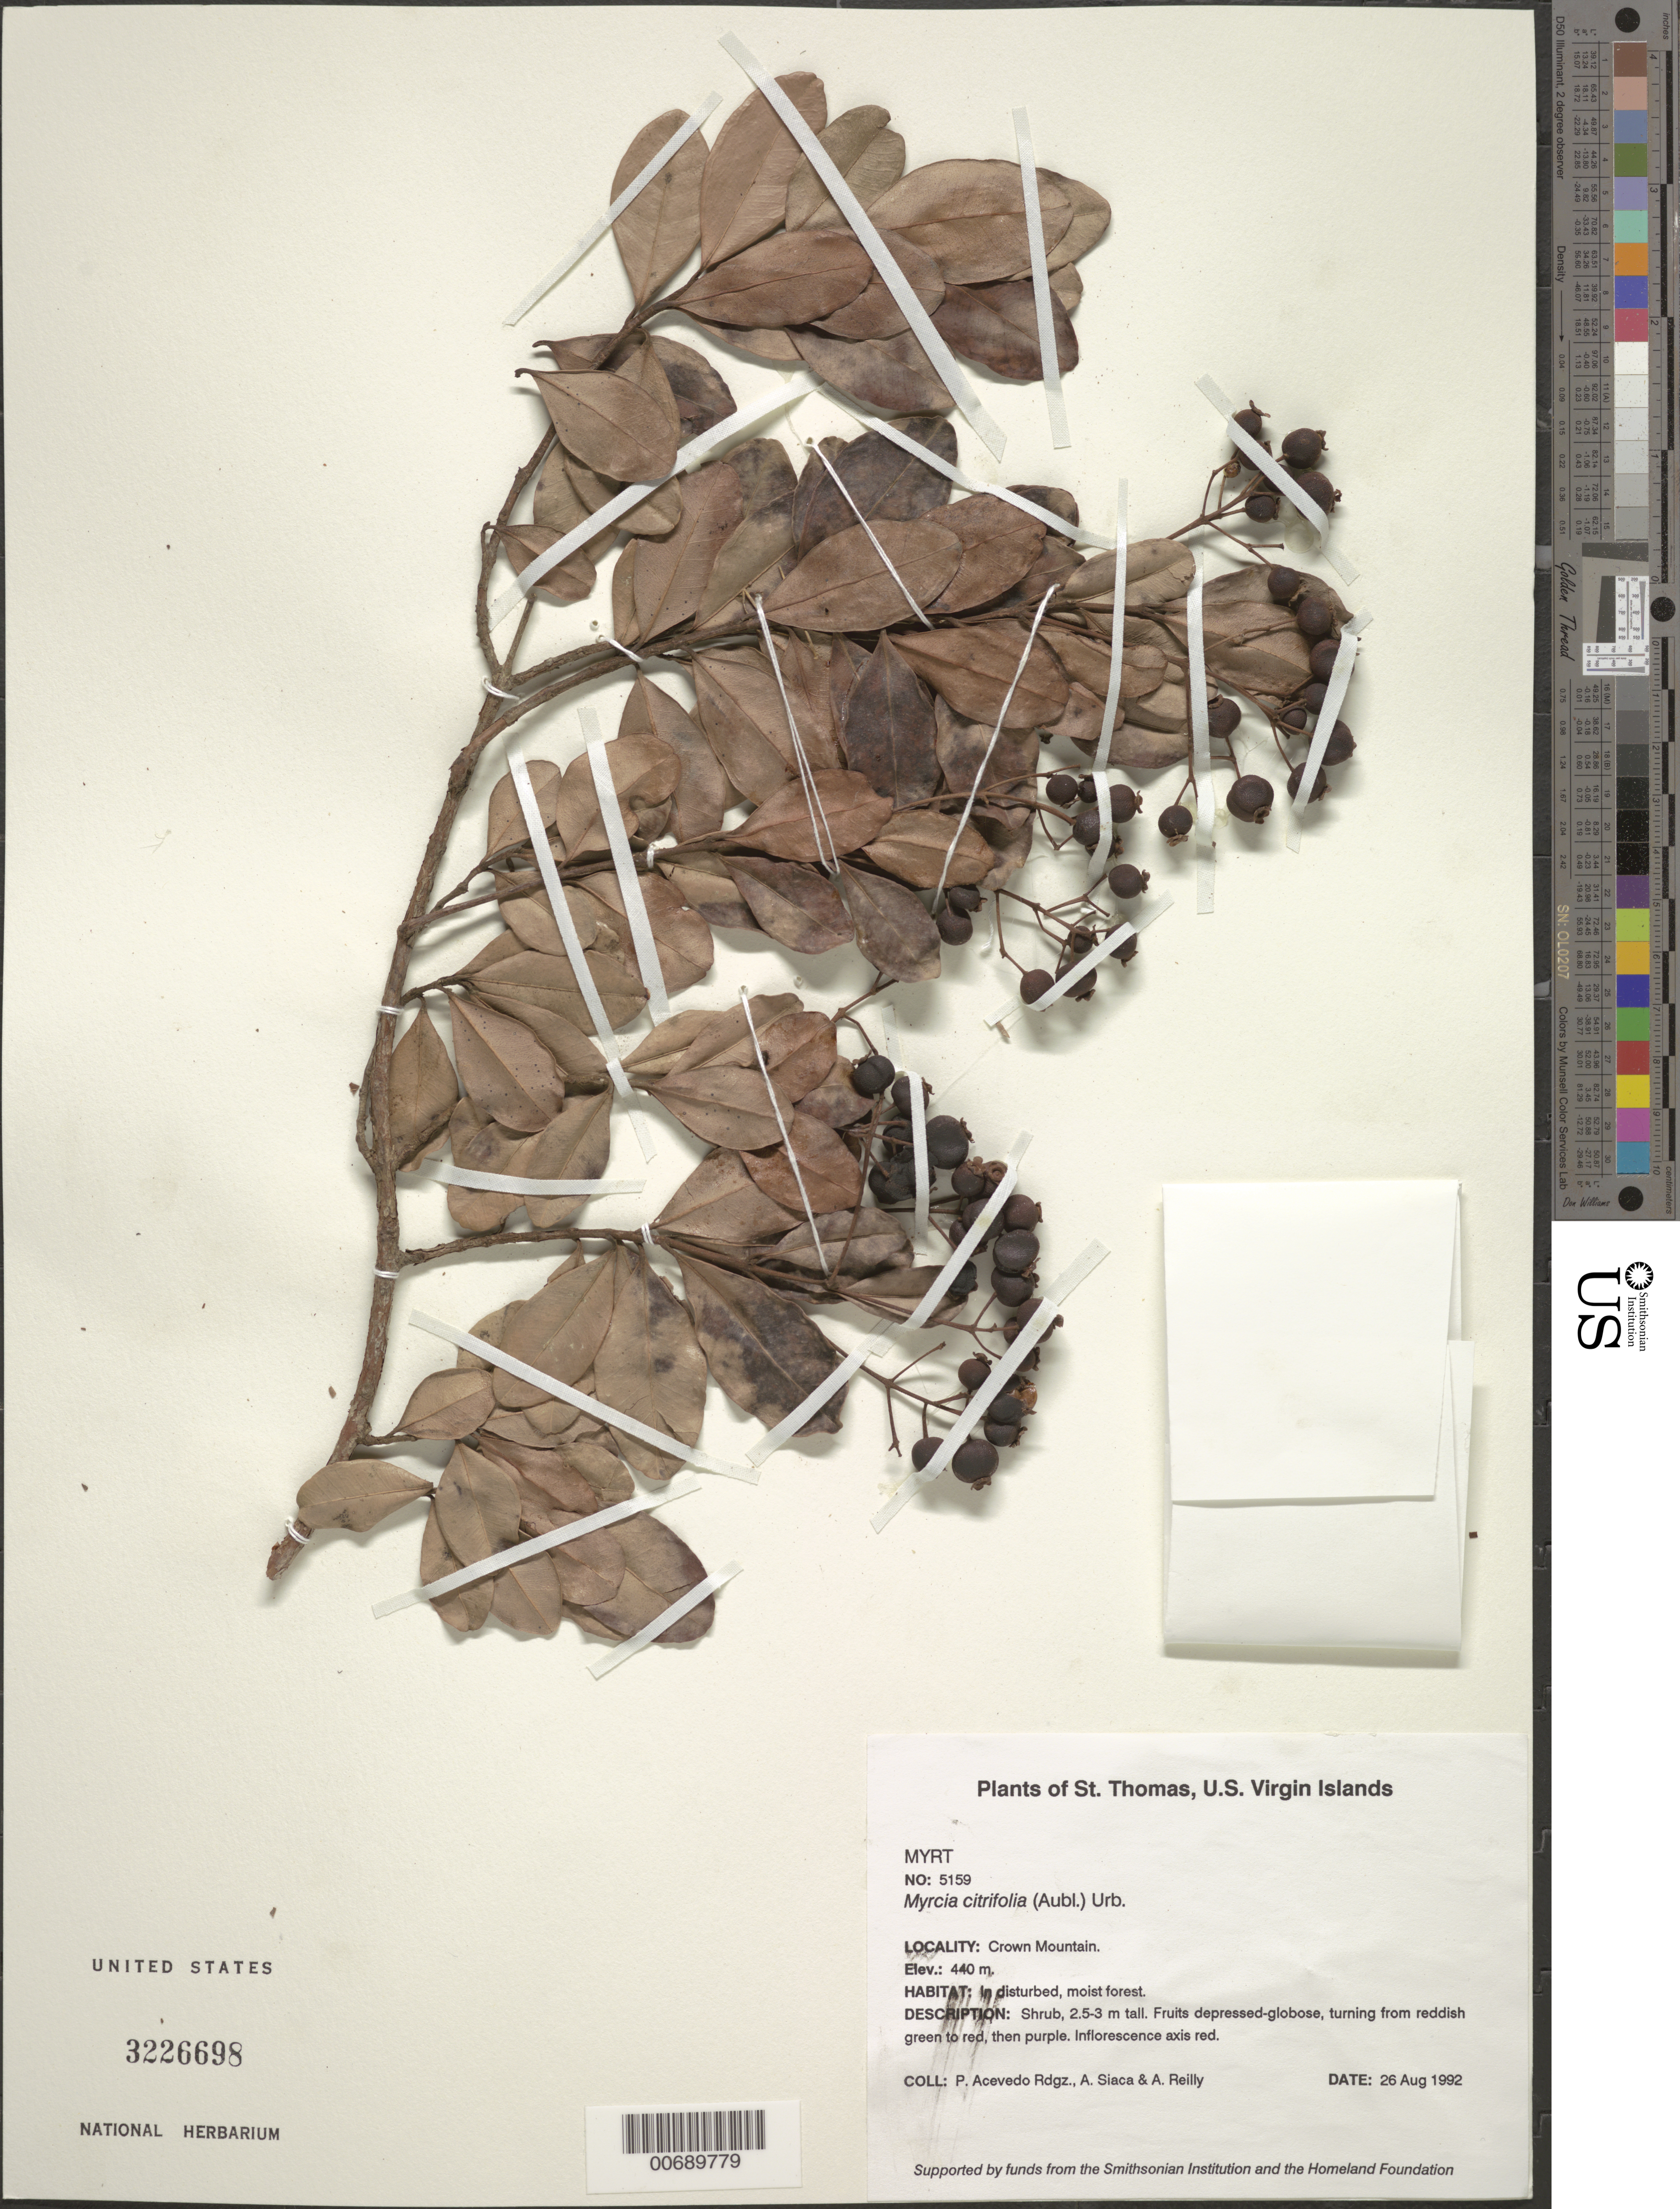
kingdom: Plantae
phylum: Tracheophyta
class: Magnoliopsida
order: Myrtales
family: Myrtaceae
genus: Myrcia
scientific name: Myrcia citrifolia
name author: (Aubl.) Urb.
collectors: P. Acevedo-Rodr., A. Siaca & A. Reilly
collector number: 5159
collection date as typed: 26 Aug 1992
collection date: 1992-08-26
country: U.S. Virgin Islands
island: St. Thomas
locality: Crown Mountain.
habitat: In disturbed, moist forest.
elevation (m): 440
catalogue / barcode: US 3226698